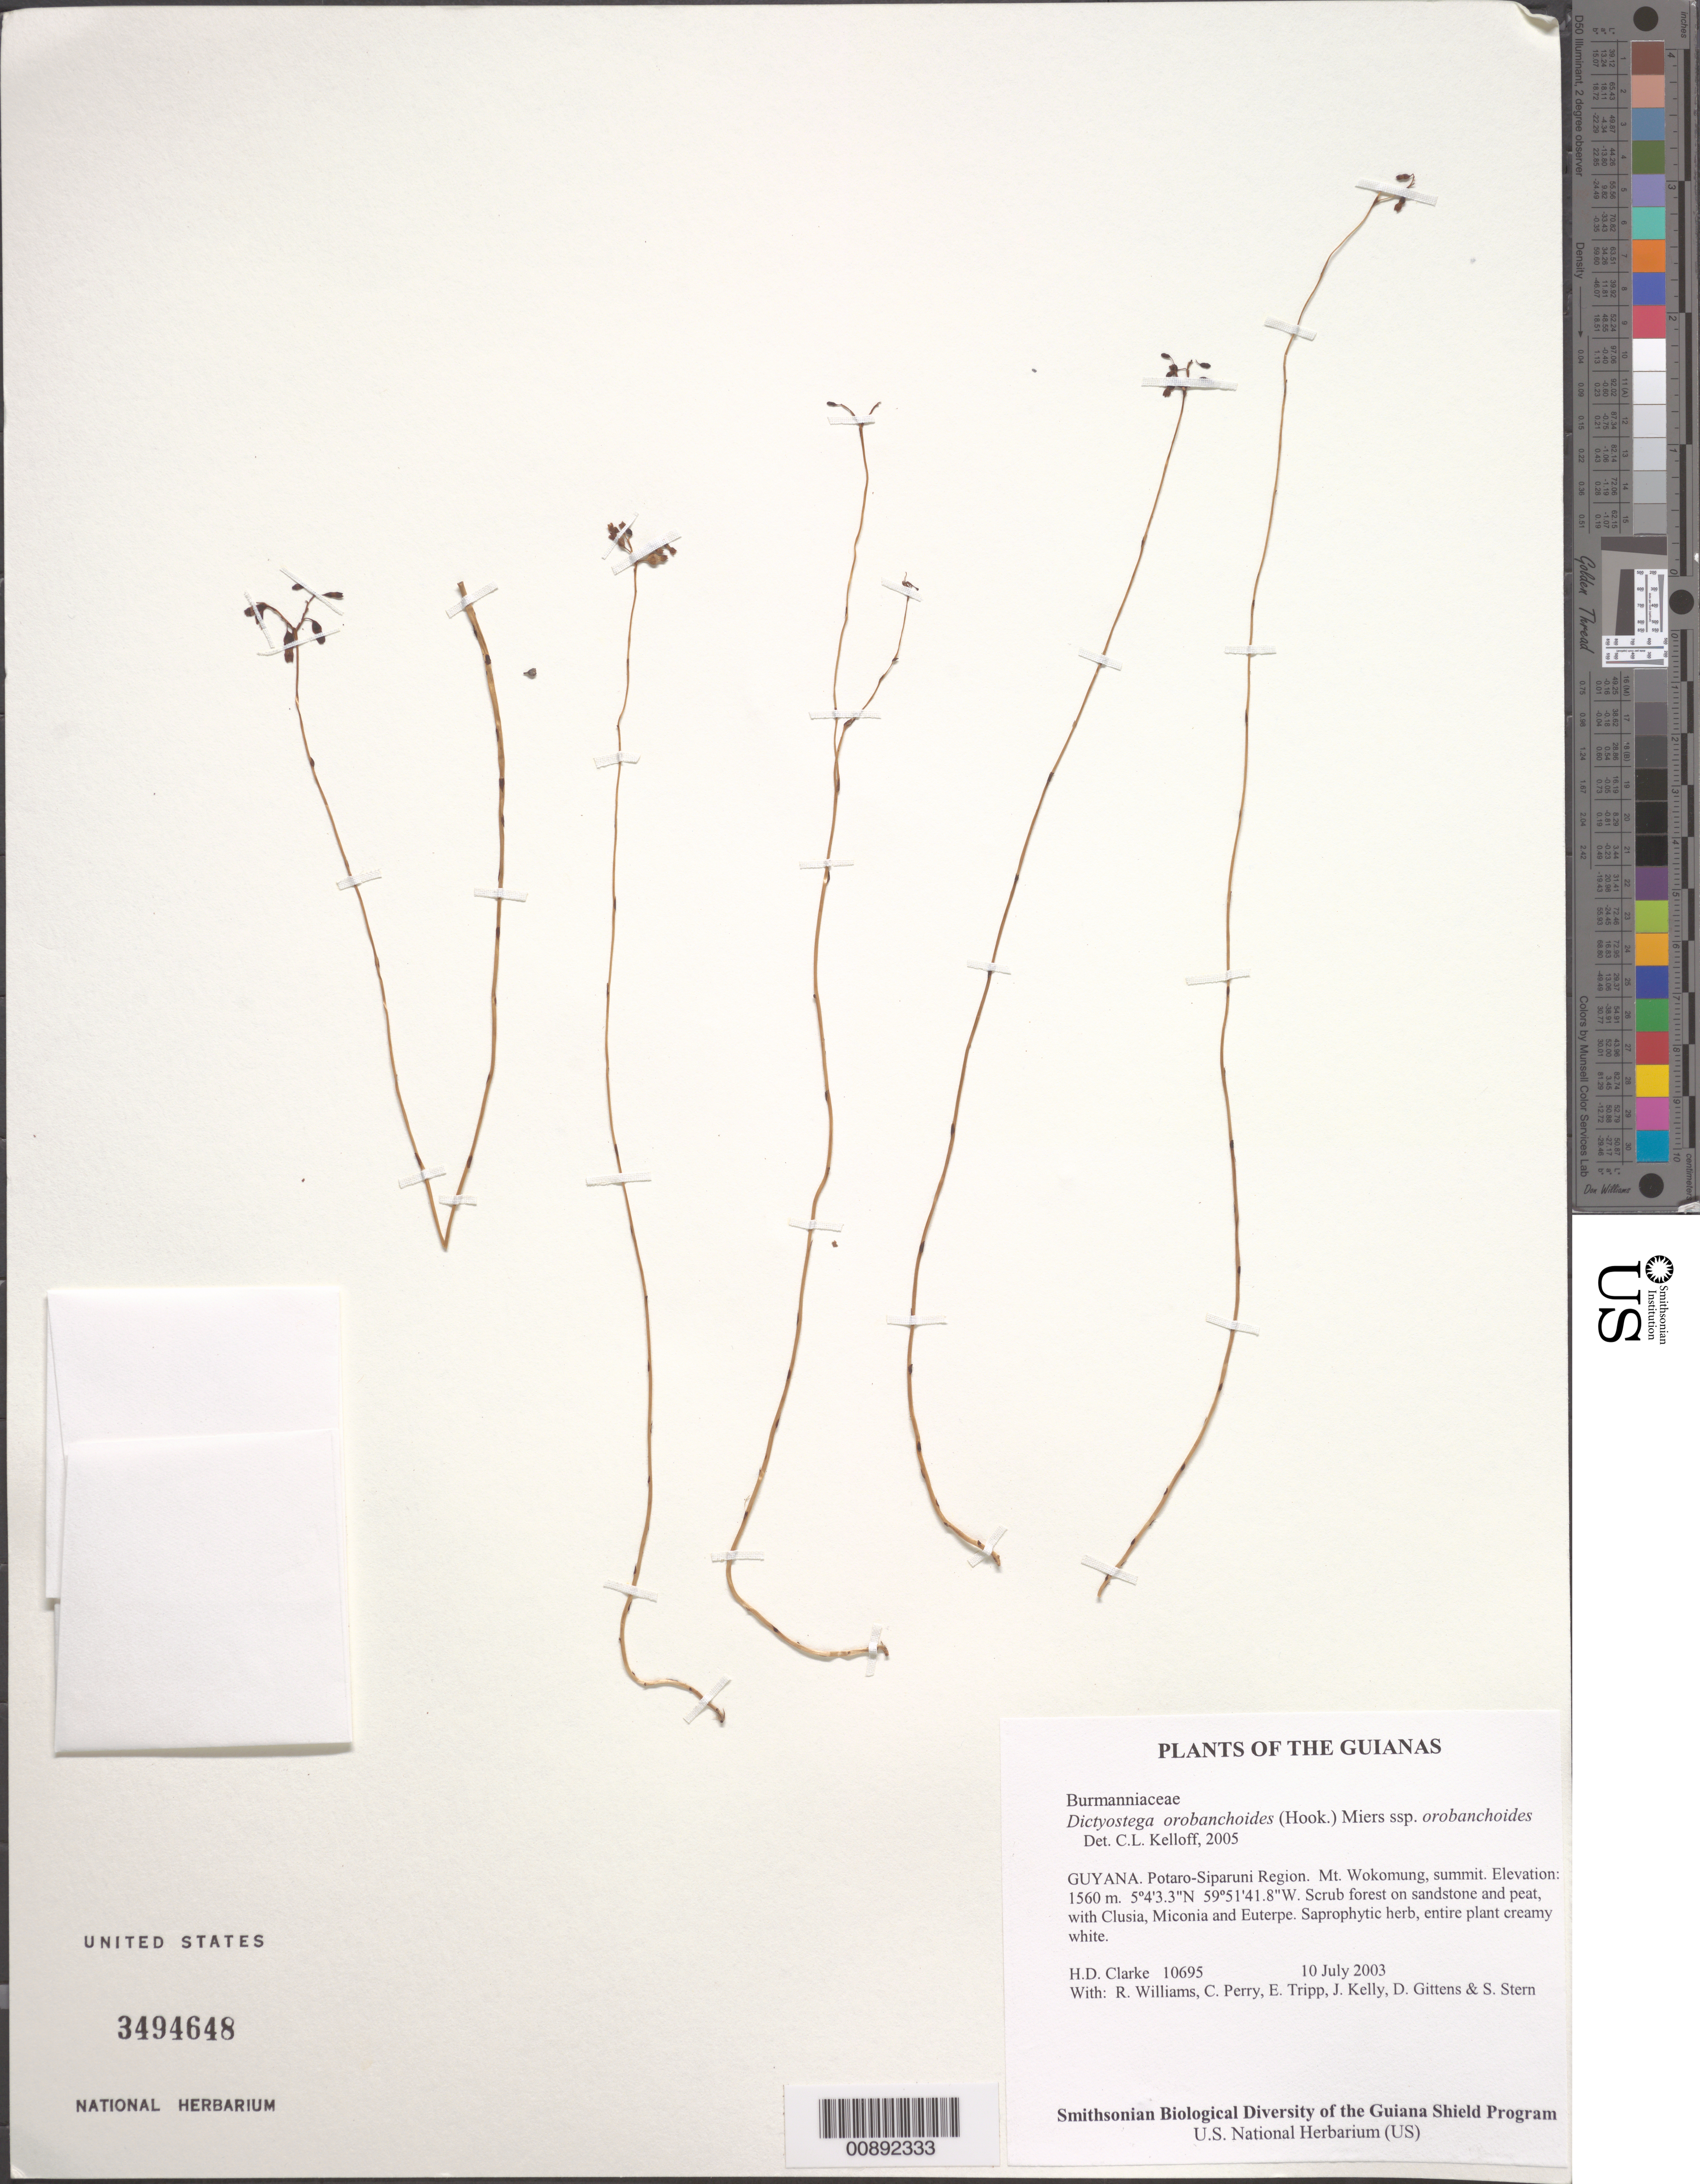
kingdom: Plantae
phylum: Tracheophyta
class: Liliopsida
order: Dioscoreales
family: Burmanniaceae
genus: Dictyostega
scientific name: Dictyostega orobanchoides subsp. orobanchoides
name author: (Hook.) Miers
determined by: Kelloff, Carol L., (US), Smithsonian Institution - National Museum of Natural History (UNITED STATES)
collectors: H. D. Clarke, R. Williams, C. Perry, E. Tripp, J. Kelly, D. Gittens & S. R. Stern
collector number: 10695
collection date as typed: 10 July 2003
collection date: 2003-07-10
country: Guyana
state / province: Potaro-Siparuni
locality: Mt. Wokomung, summit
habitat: Scrub forest on sandstone and peat, with Clusia, Miconia and Euterpe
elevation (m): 1560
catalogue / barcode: US 3494648